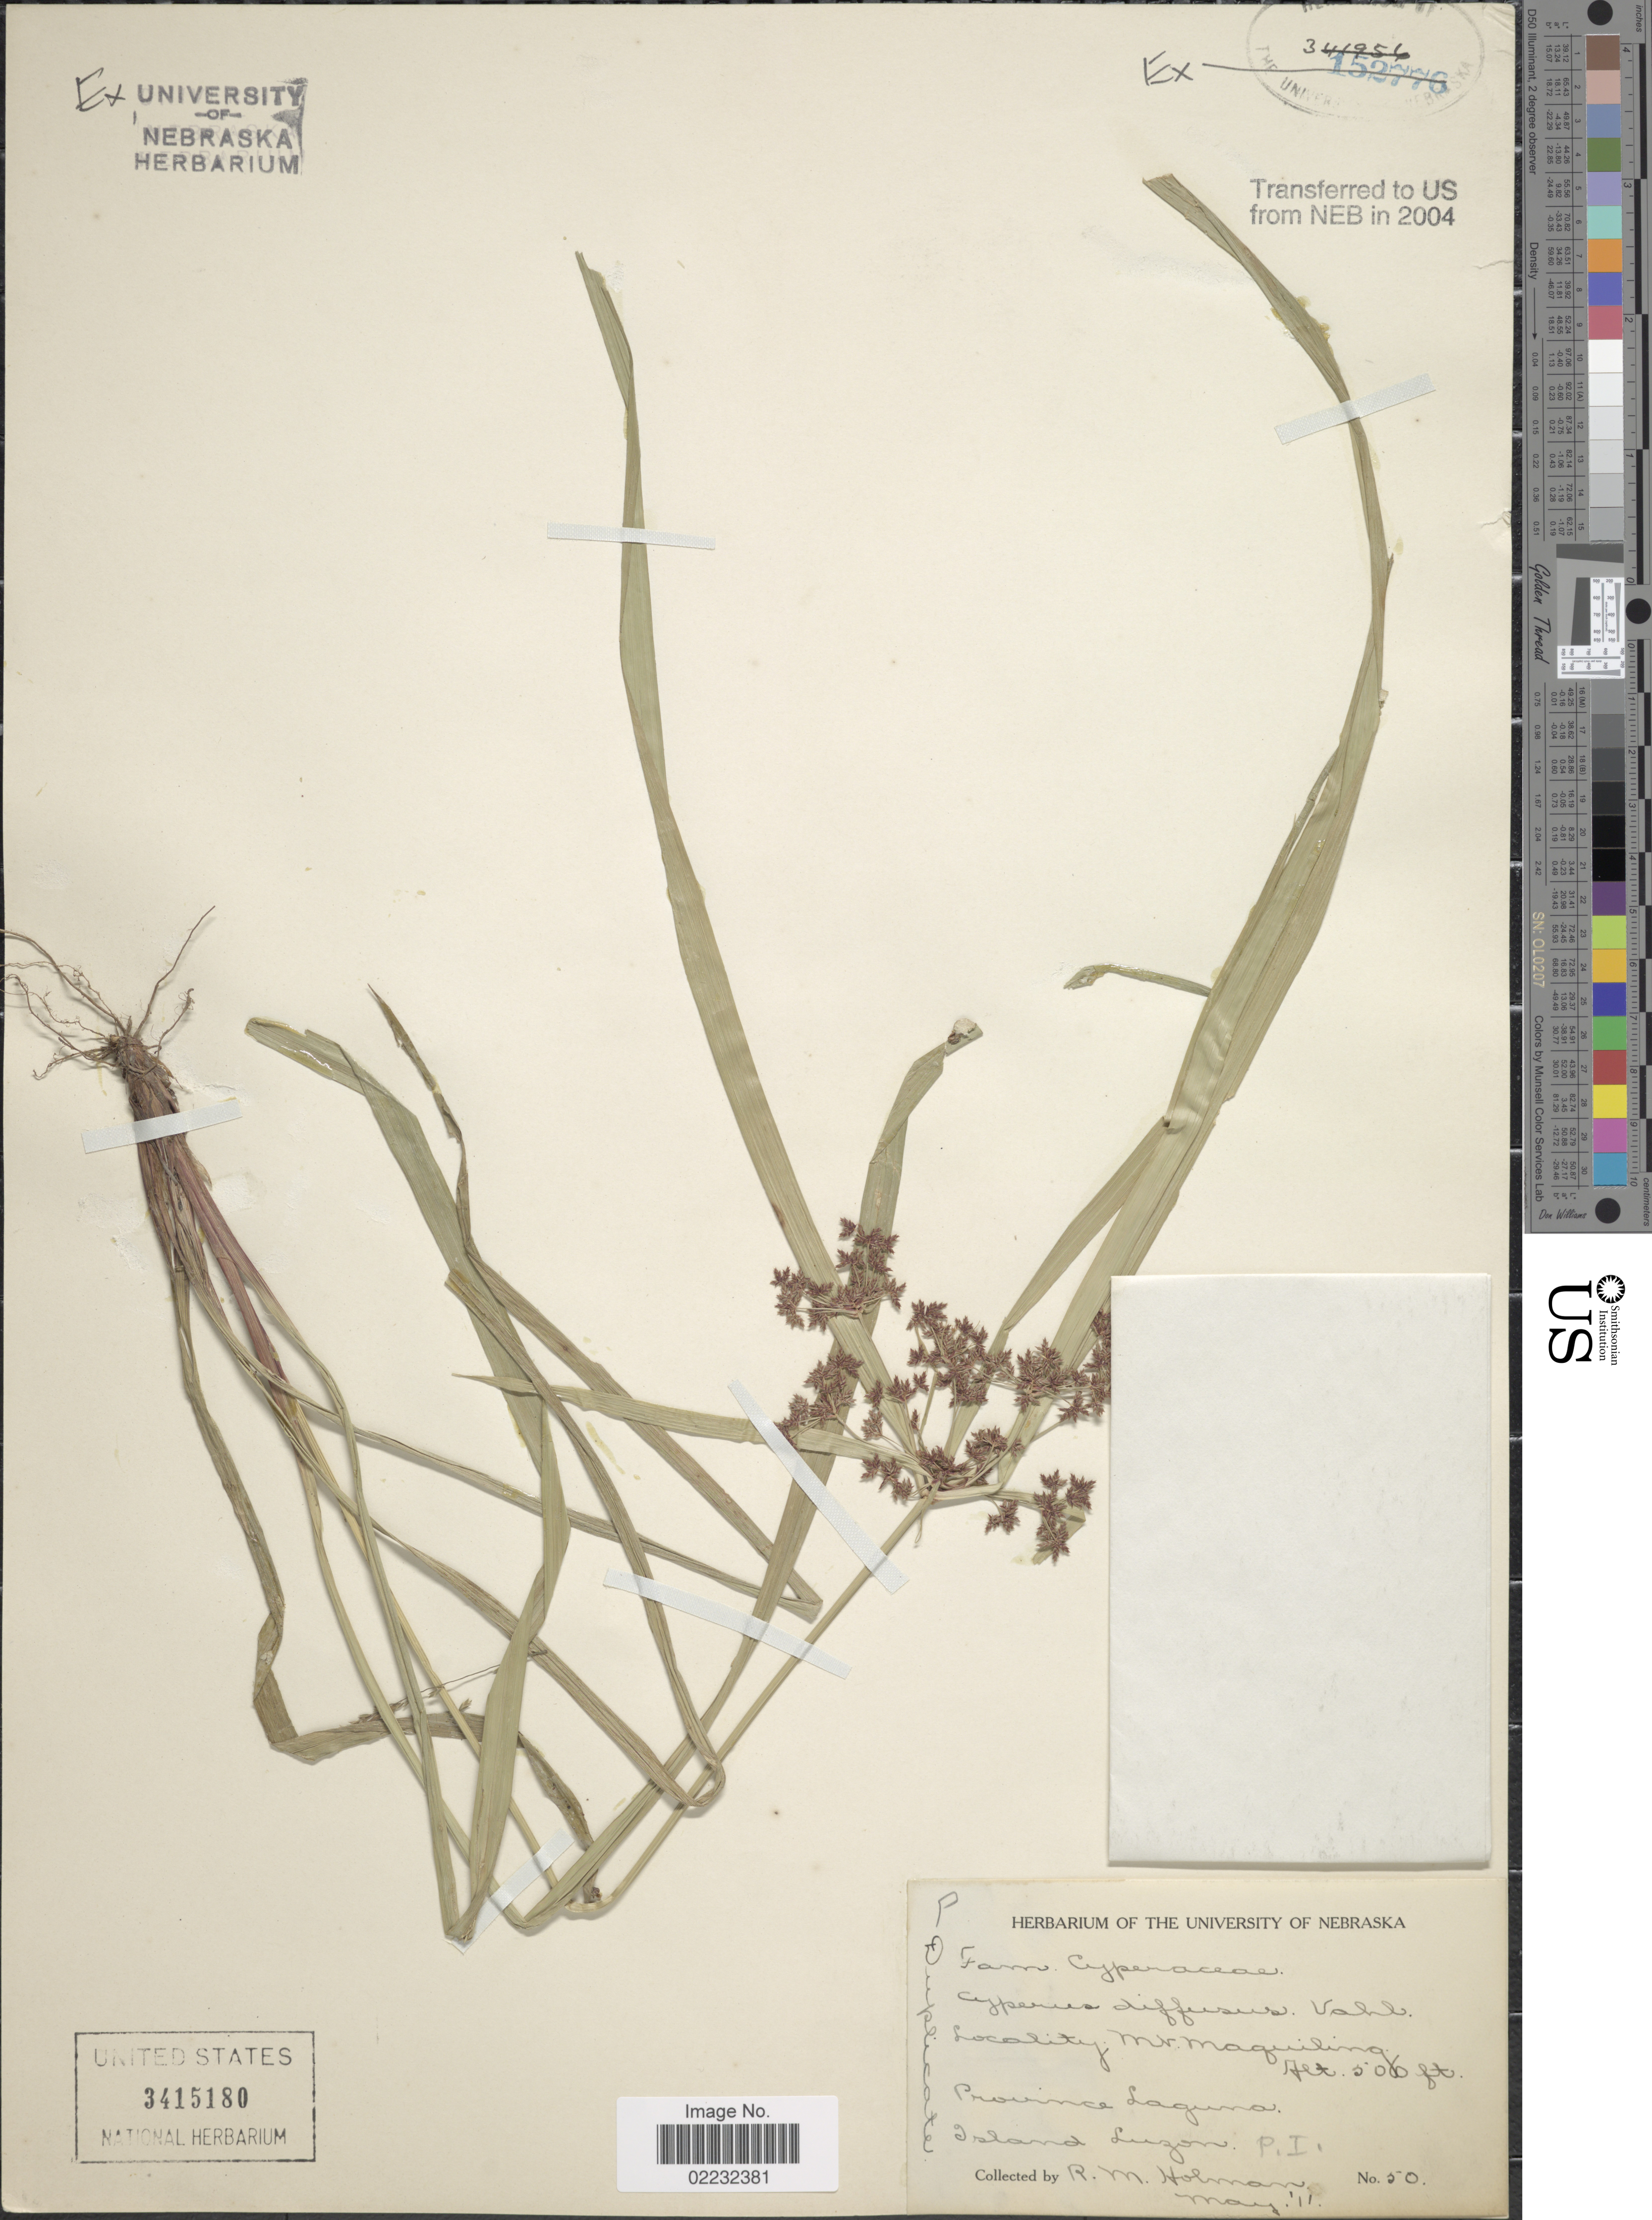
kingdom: Plantae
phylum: Tracheophyta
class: Liliopsida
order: Poales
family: Cyperaceae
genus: Cyperus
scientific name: Cyperus diffusus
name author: Vahl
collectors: R. Holman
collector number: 50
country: Philippines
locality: Mt. Maquiling, Province Laguna, Island Luzon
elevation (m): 152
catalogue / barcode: US 3415180